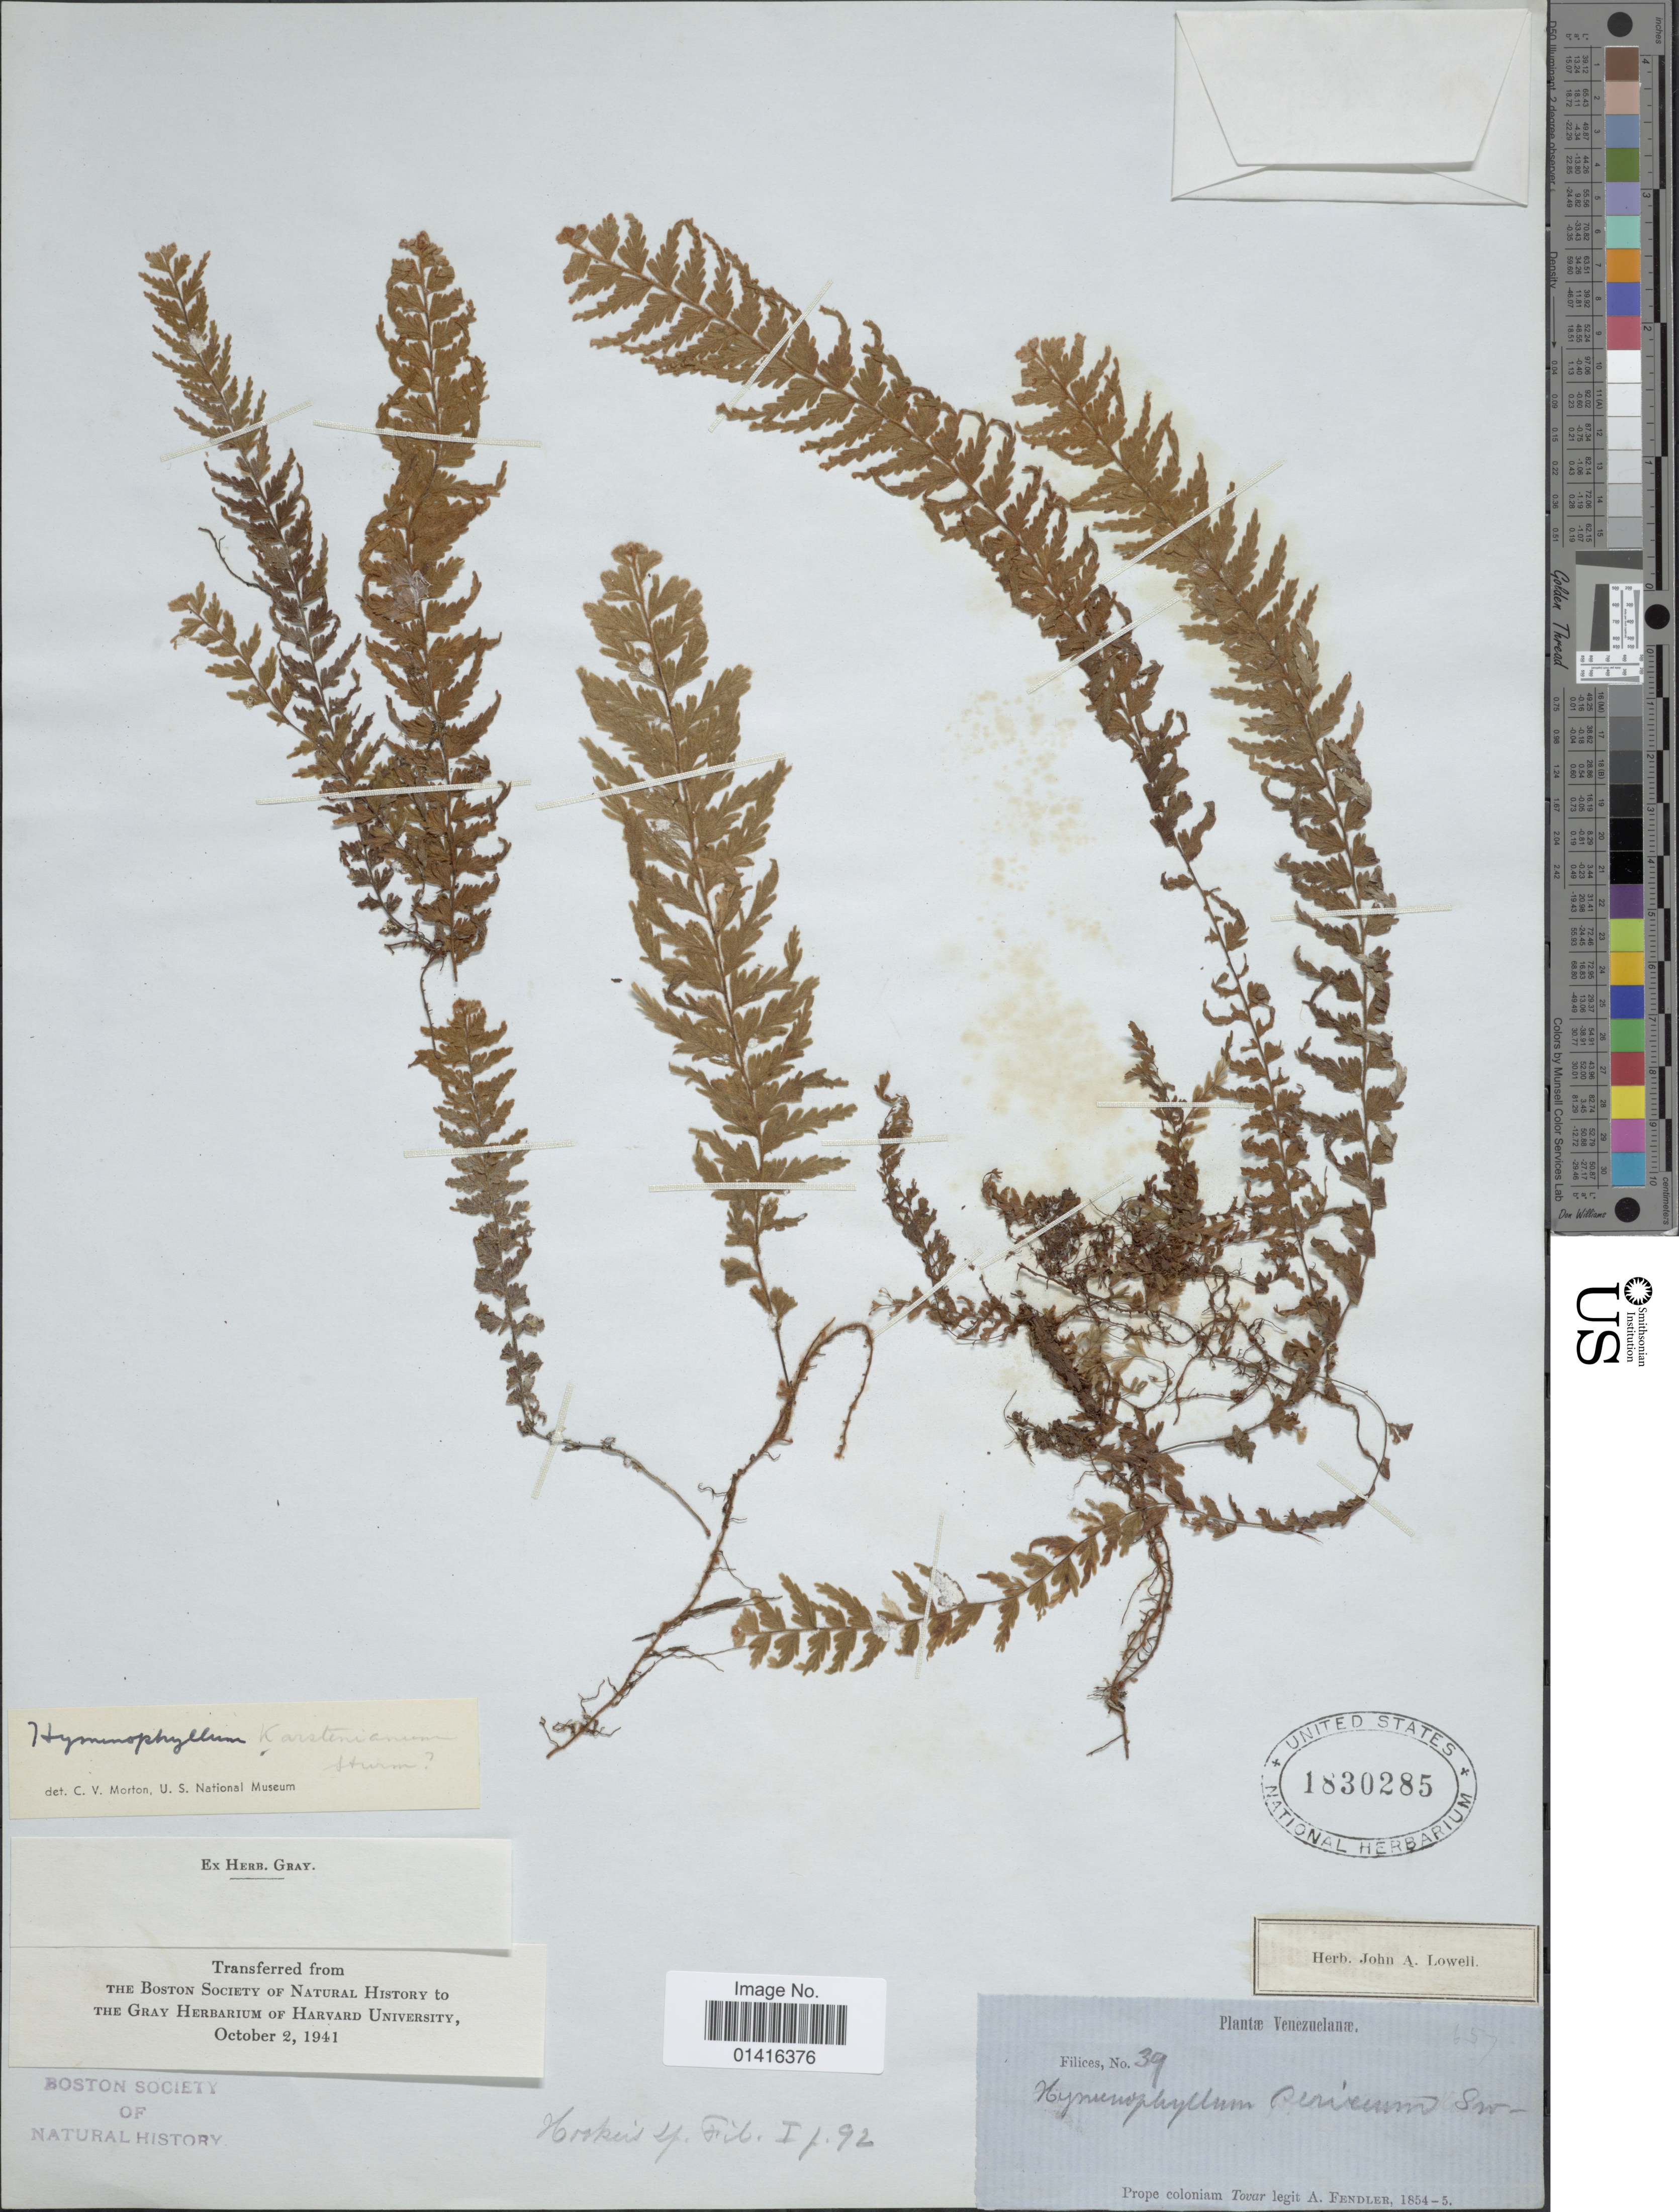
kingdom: Plantae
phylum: Tracheophyta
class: Polypodiopsida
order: Hymenophyllales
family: Hymenophyllaceae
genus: Hymenophyllum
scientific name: Hymenophyllum karstenianum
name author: J.W. Sturm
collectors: A. Fendler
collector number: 39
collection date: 1854/1855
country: Venezuela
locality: Prope coloniam Tovar.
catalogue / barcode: US 1830285